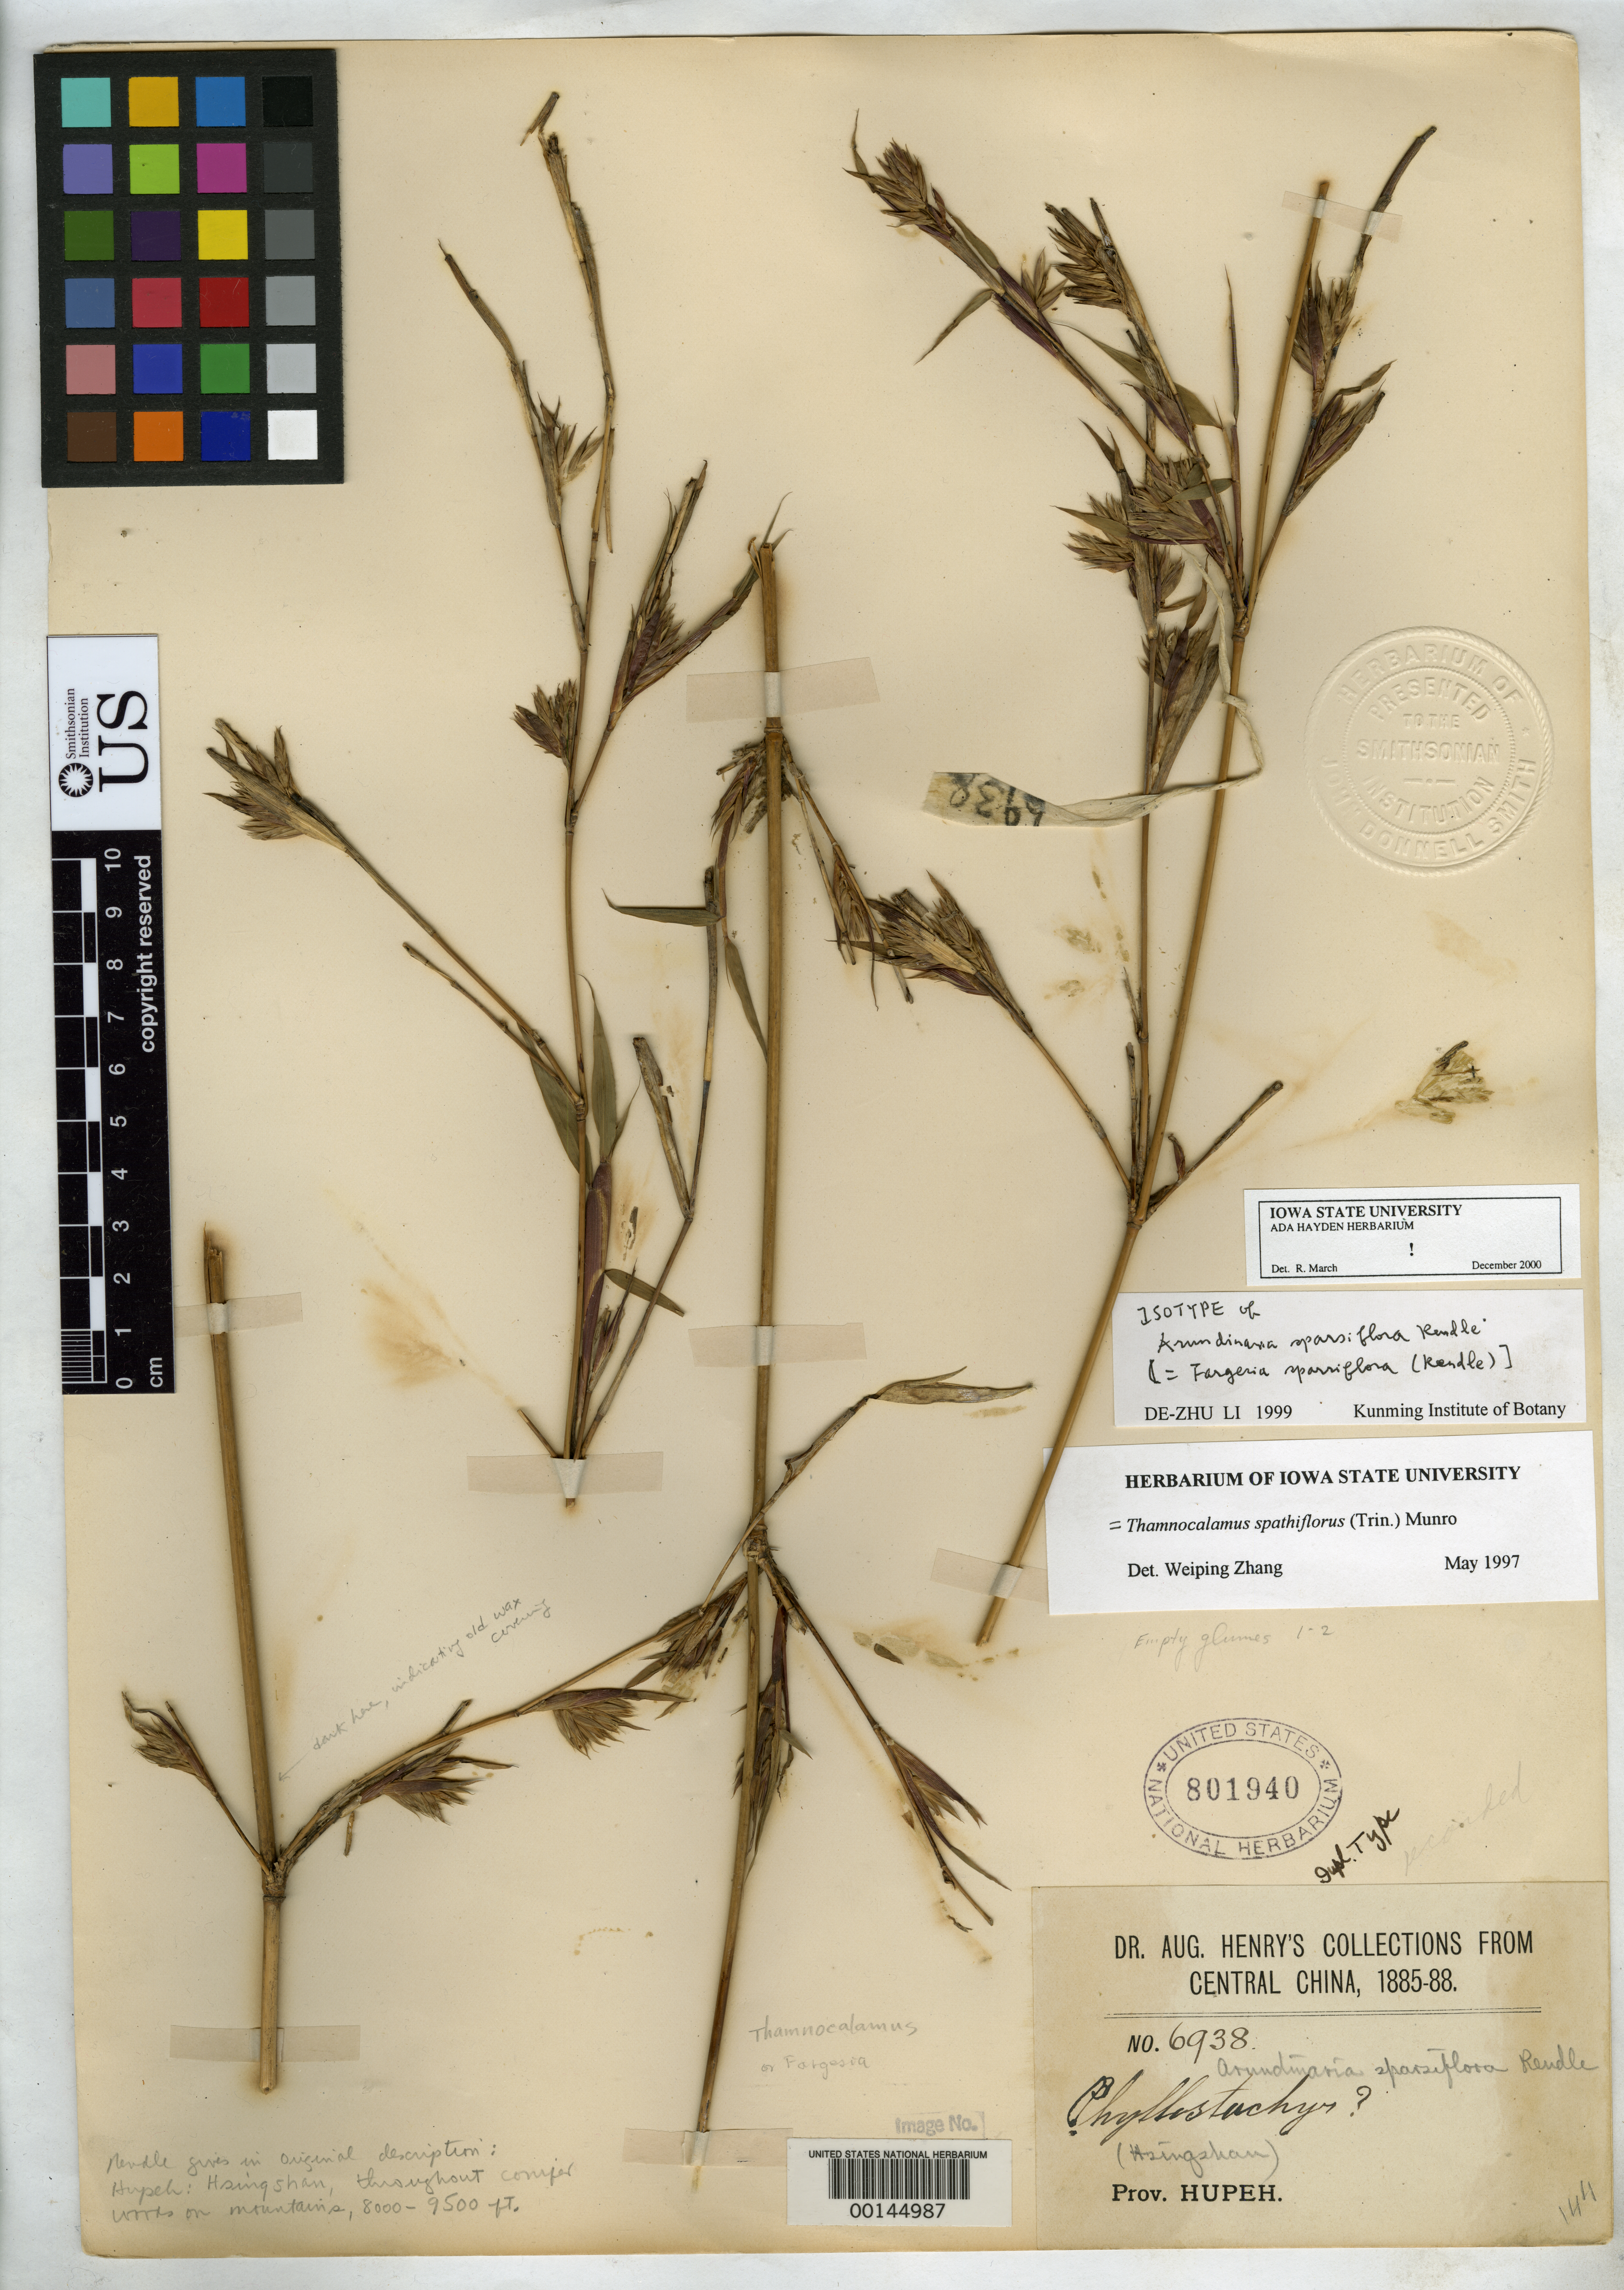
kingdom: Plantae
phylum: Tracheophyta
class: Liliopsida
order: Poales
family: Poaceae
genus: Arundinaria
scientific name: Arundinaria sparsiflora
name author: Rendle in F.B. Forbes & Hemsl.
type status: Isotype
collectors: A. Henry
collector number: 6938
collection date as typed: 1885 to -- --- 1888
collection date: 1885/1888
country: China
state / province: Hubei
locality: Hsingshan; alt. 8000-9500 ft.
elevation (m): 2438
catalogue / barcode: US 801940